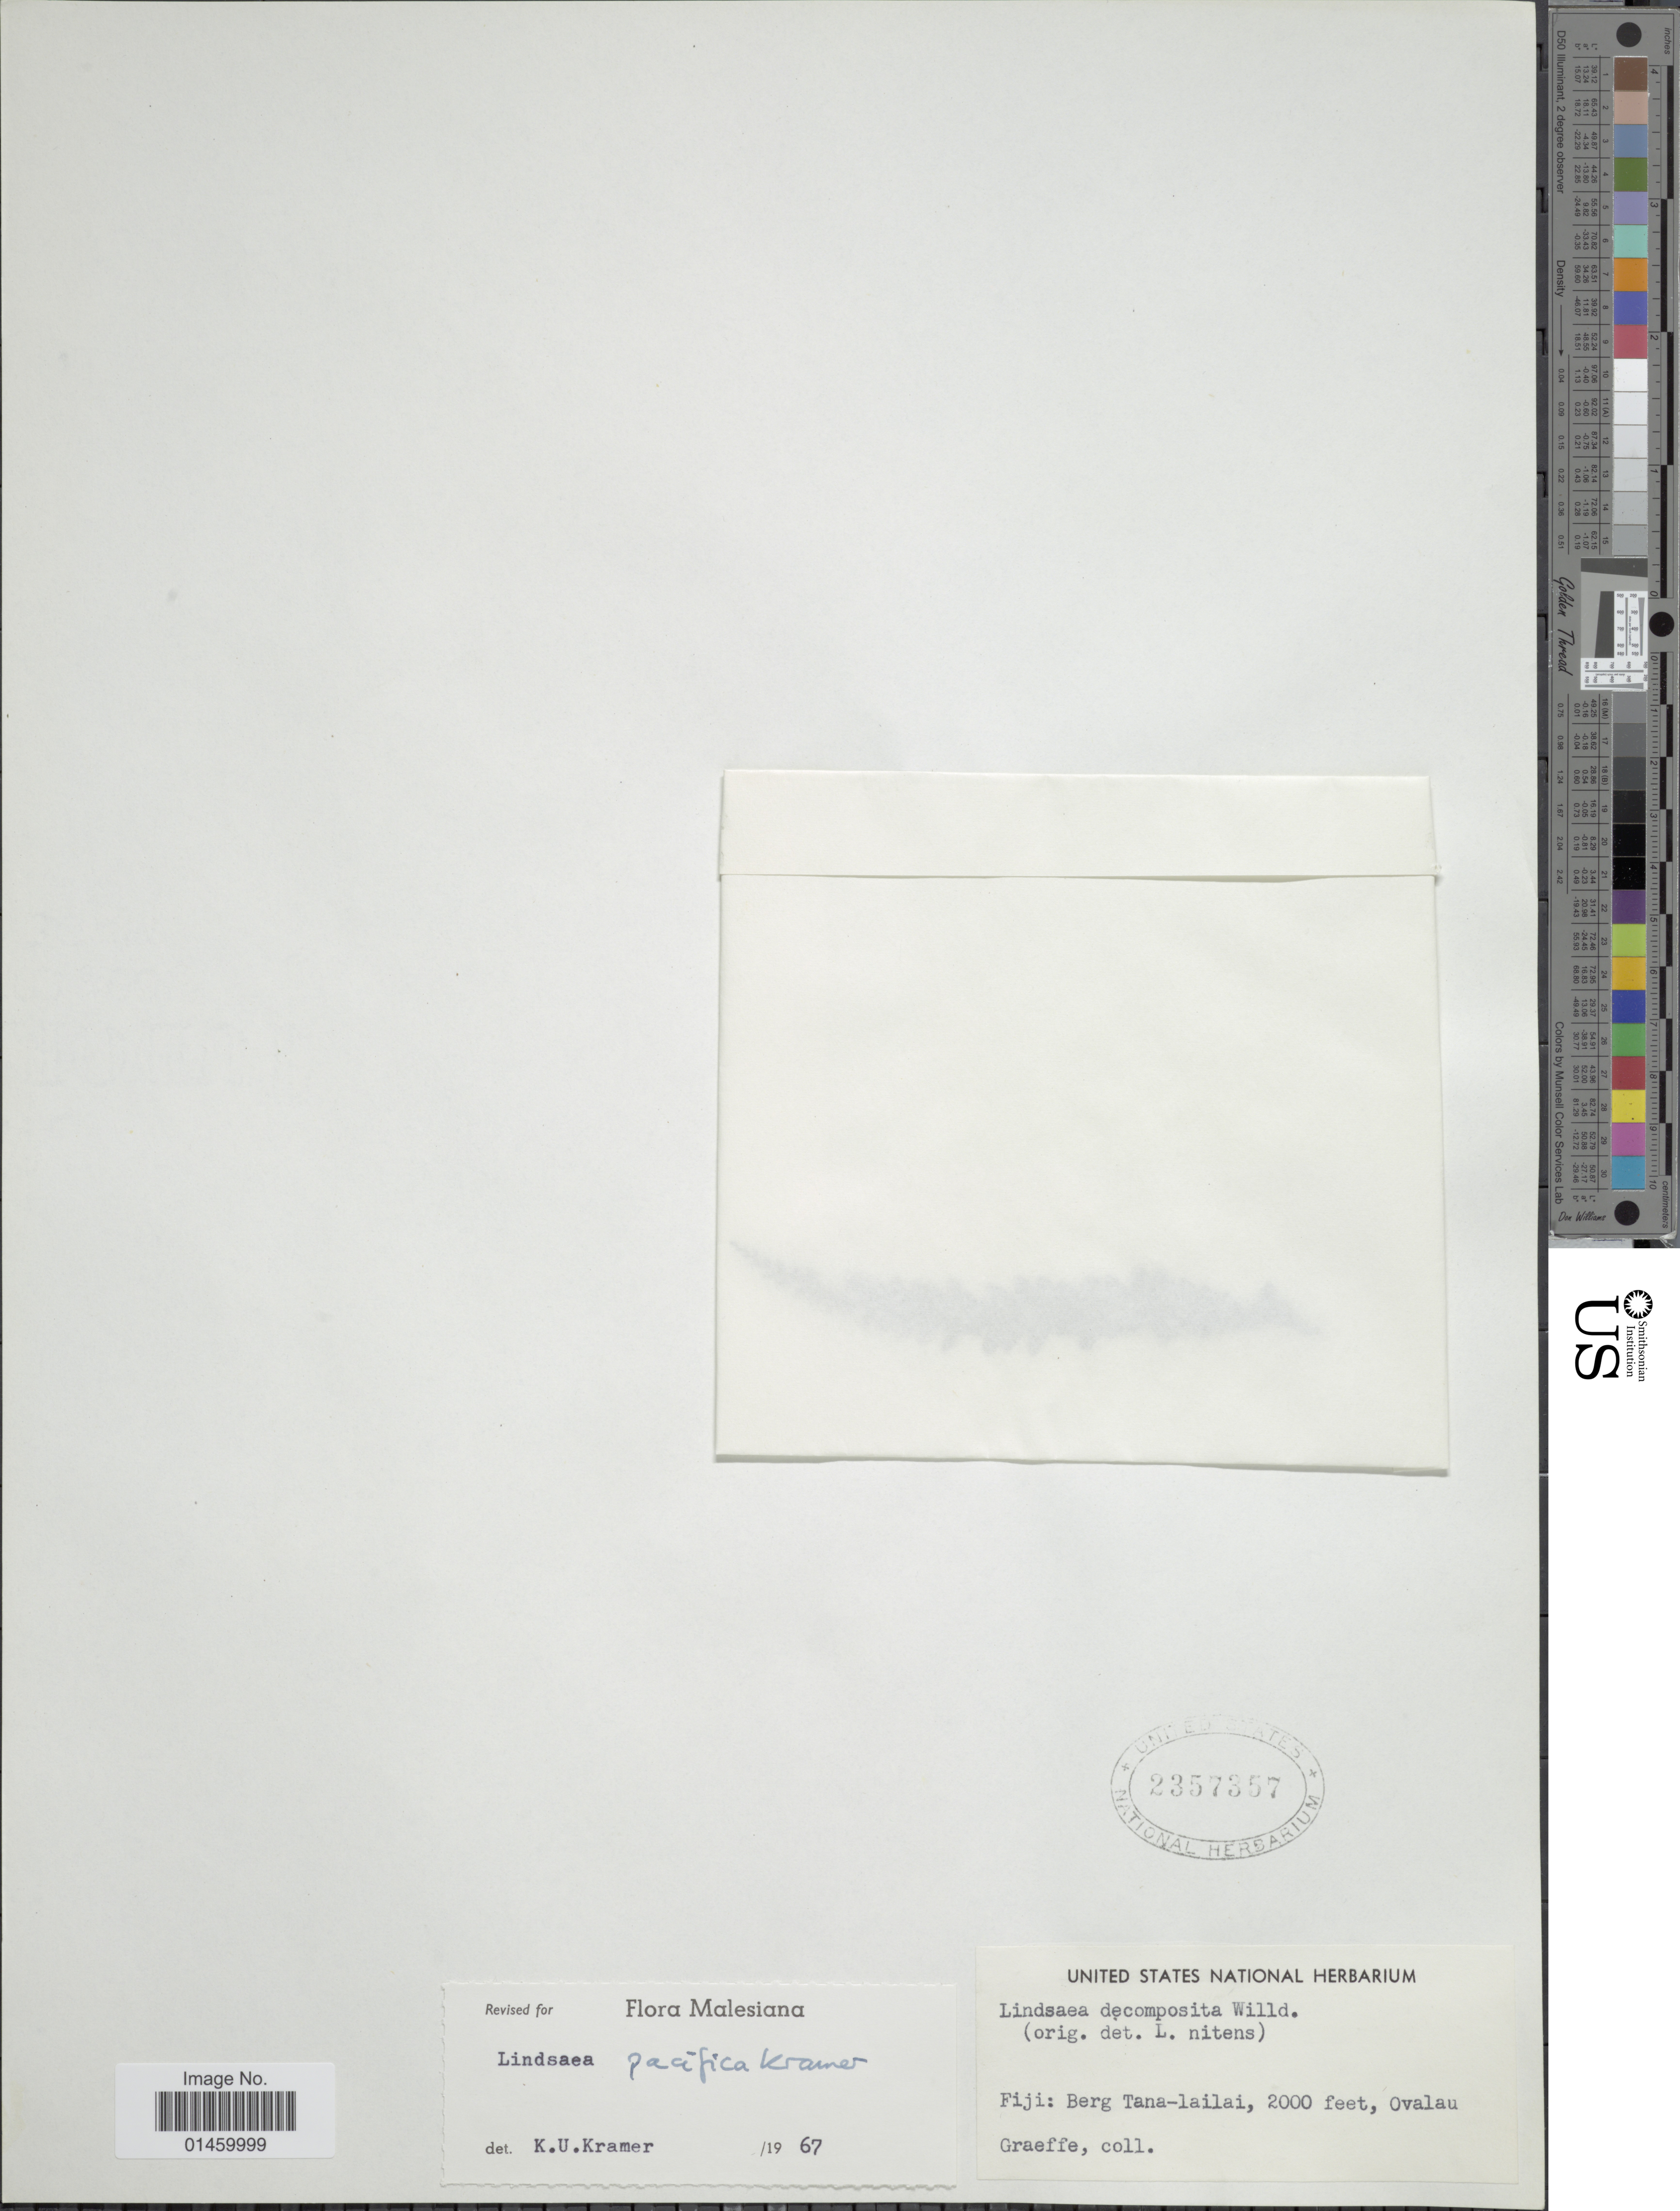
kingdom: Plantae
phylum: Tracheophyta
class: Polypodiopsida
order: Polypodiales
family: Lindsaeaceae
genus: Lindsaea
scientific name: Lindsaea pacifica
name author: K.U. Kramer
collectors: Graeffe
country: Fiji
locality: Berg Tana-lailai. Ovalau.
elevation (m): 610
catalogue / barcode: US 23357357